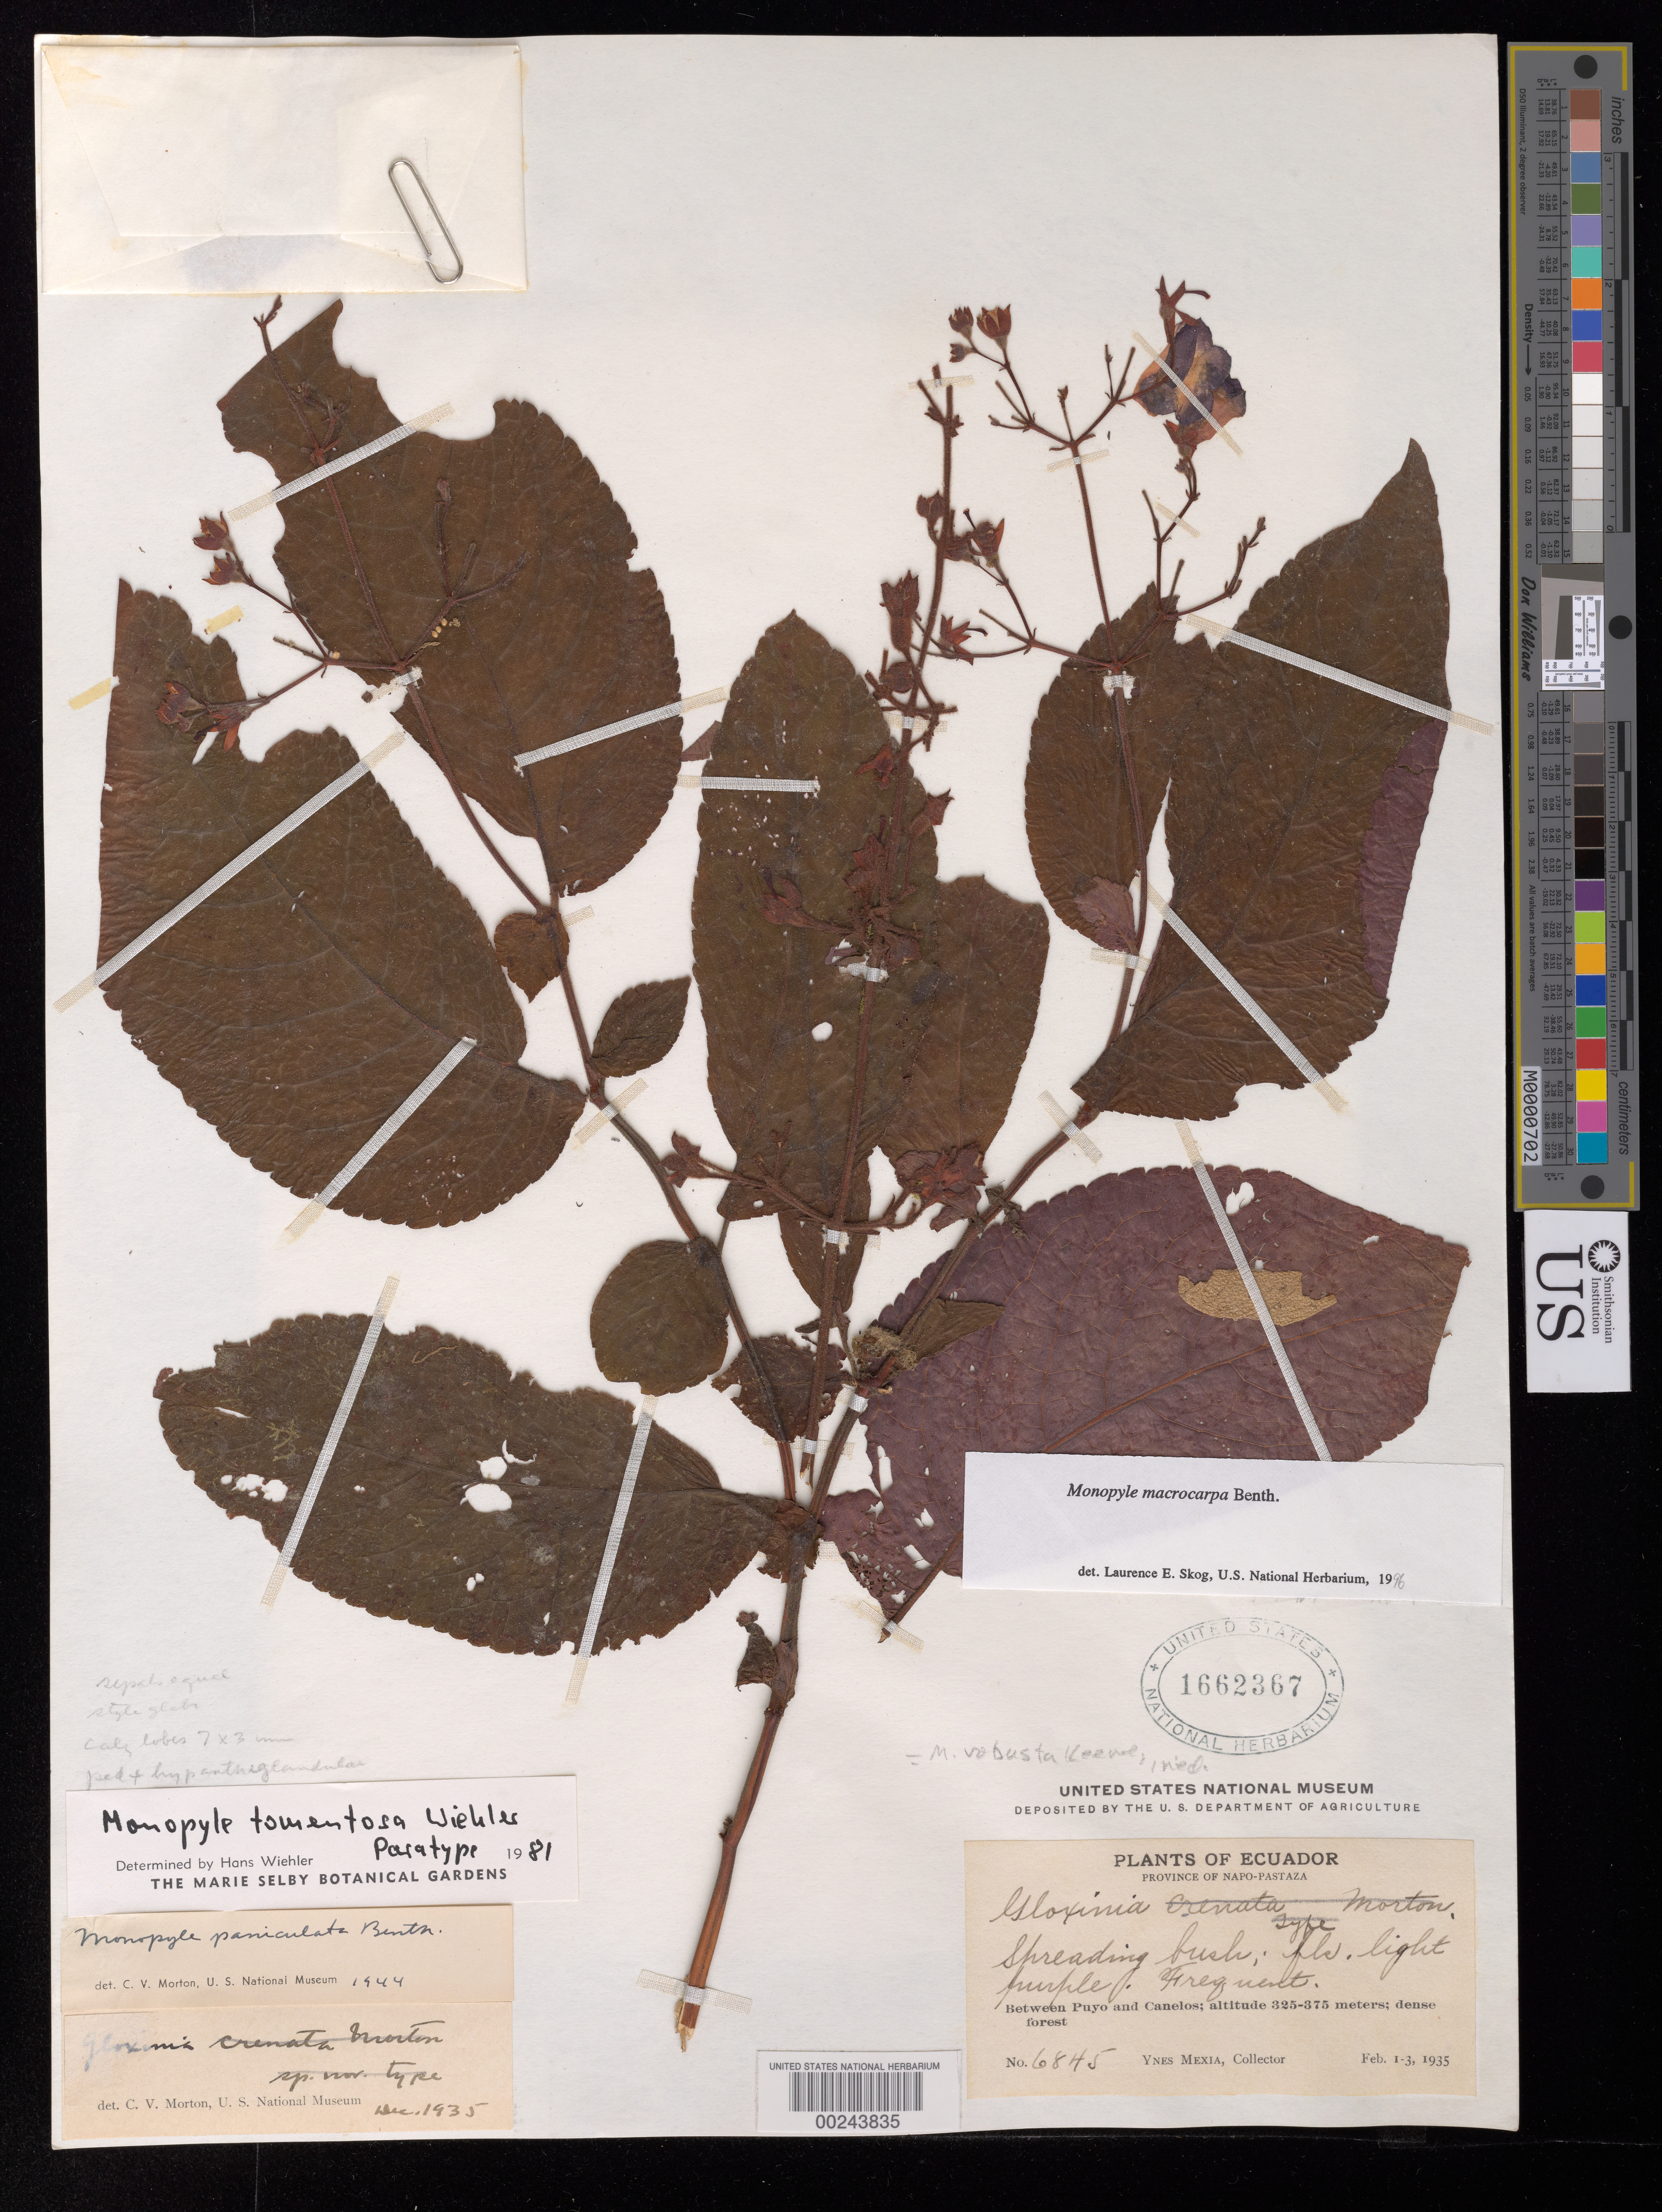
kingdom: Plantae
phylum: Tracheophyta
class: Magnoliopsida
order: Lamiales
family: Gesneriaceae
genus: Monopyle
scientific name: Monopyle macrocarpa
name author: Benth.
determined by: Skog, Laurence E.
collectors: Y. Mexia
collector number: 6845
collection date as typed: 1-3 Feb 1935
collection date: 1935-02-01/1935-02-03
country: Ecuador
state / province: Napo / Pastaza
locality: Trail between Puyo and Canelos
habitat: Dense forest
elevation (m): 325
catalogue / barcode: US 1662367